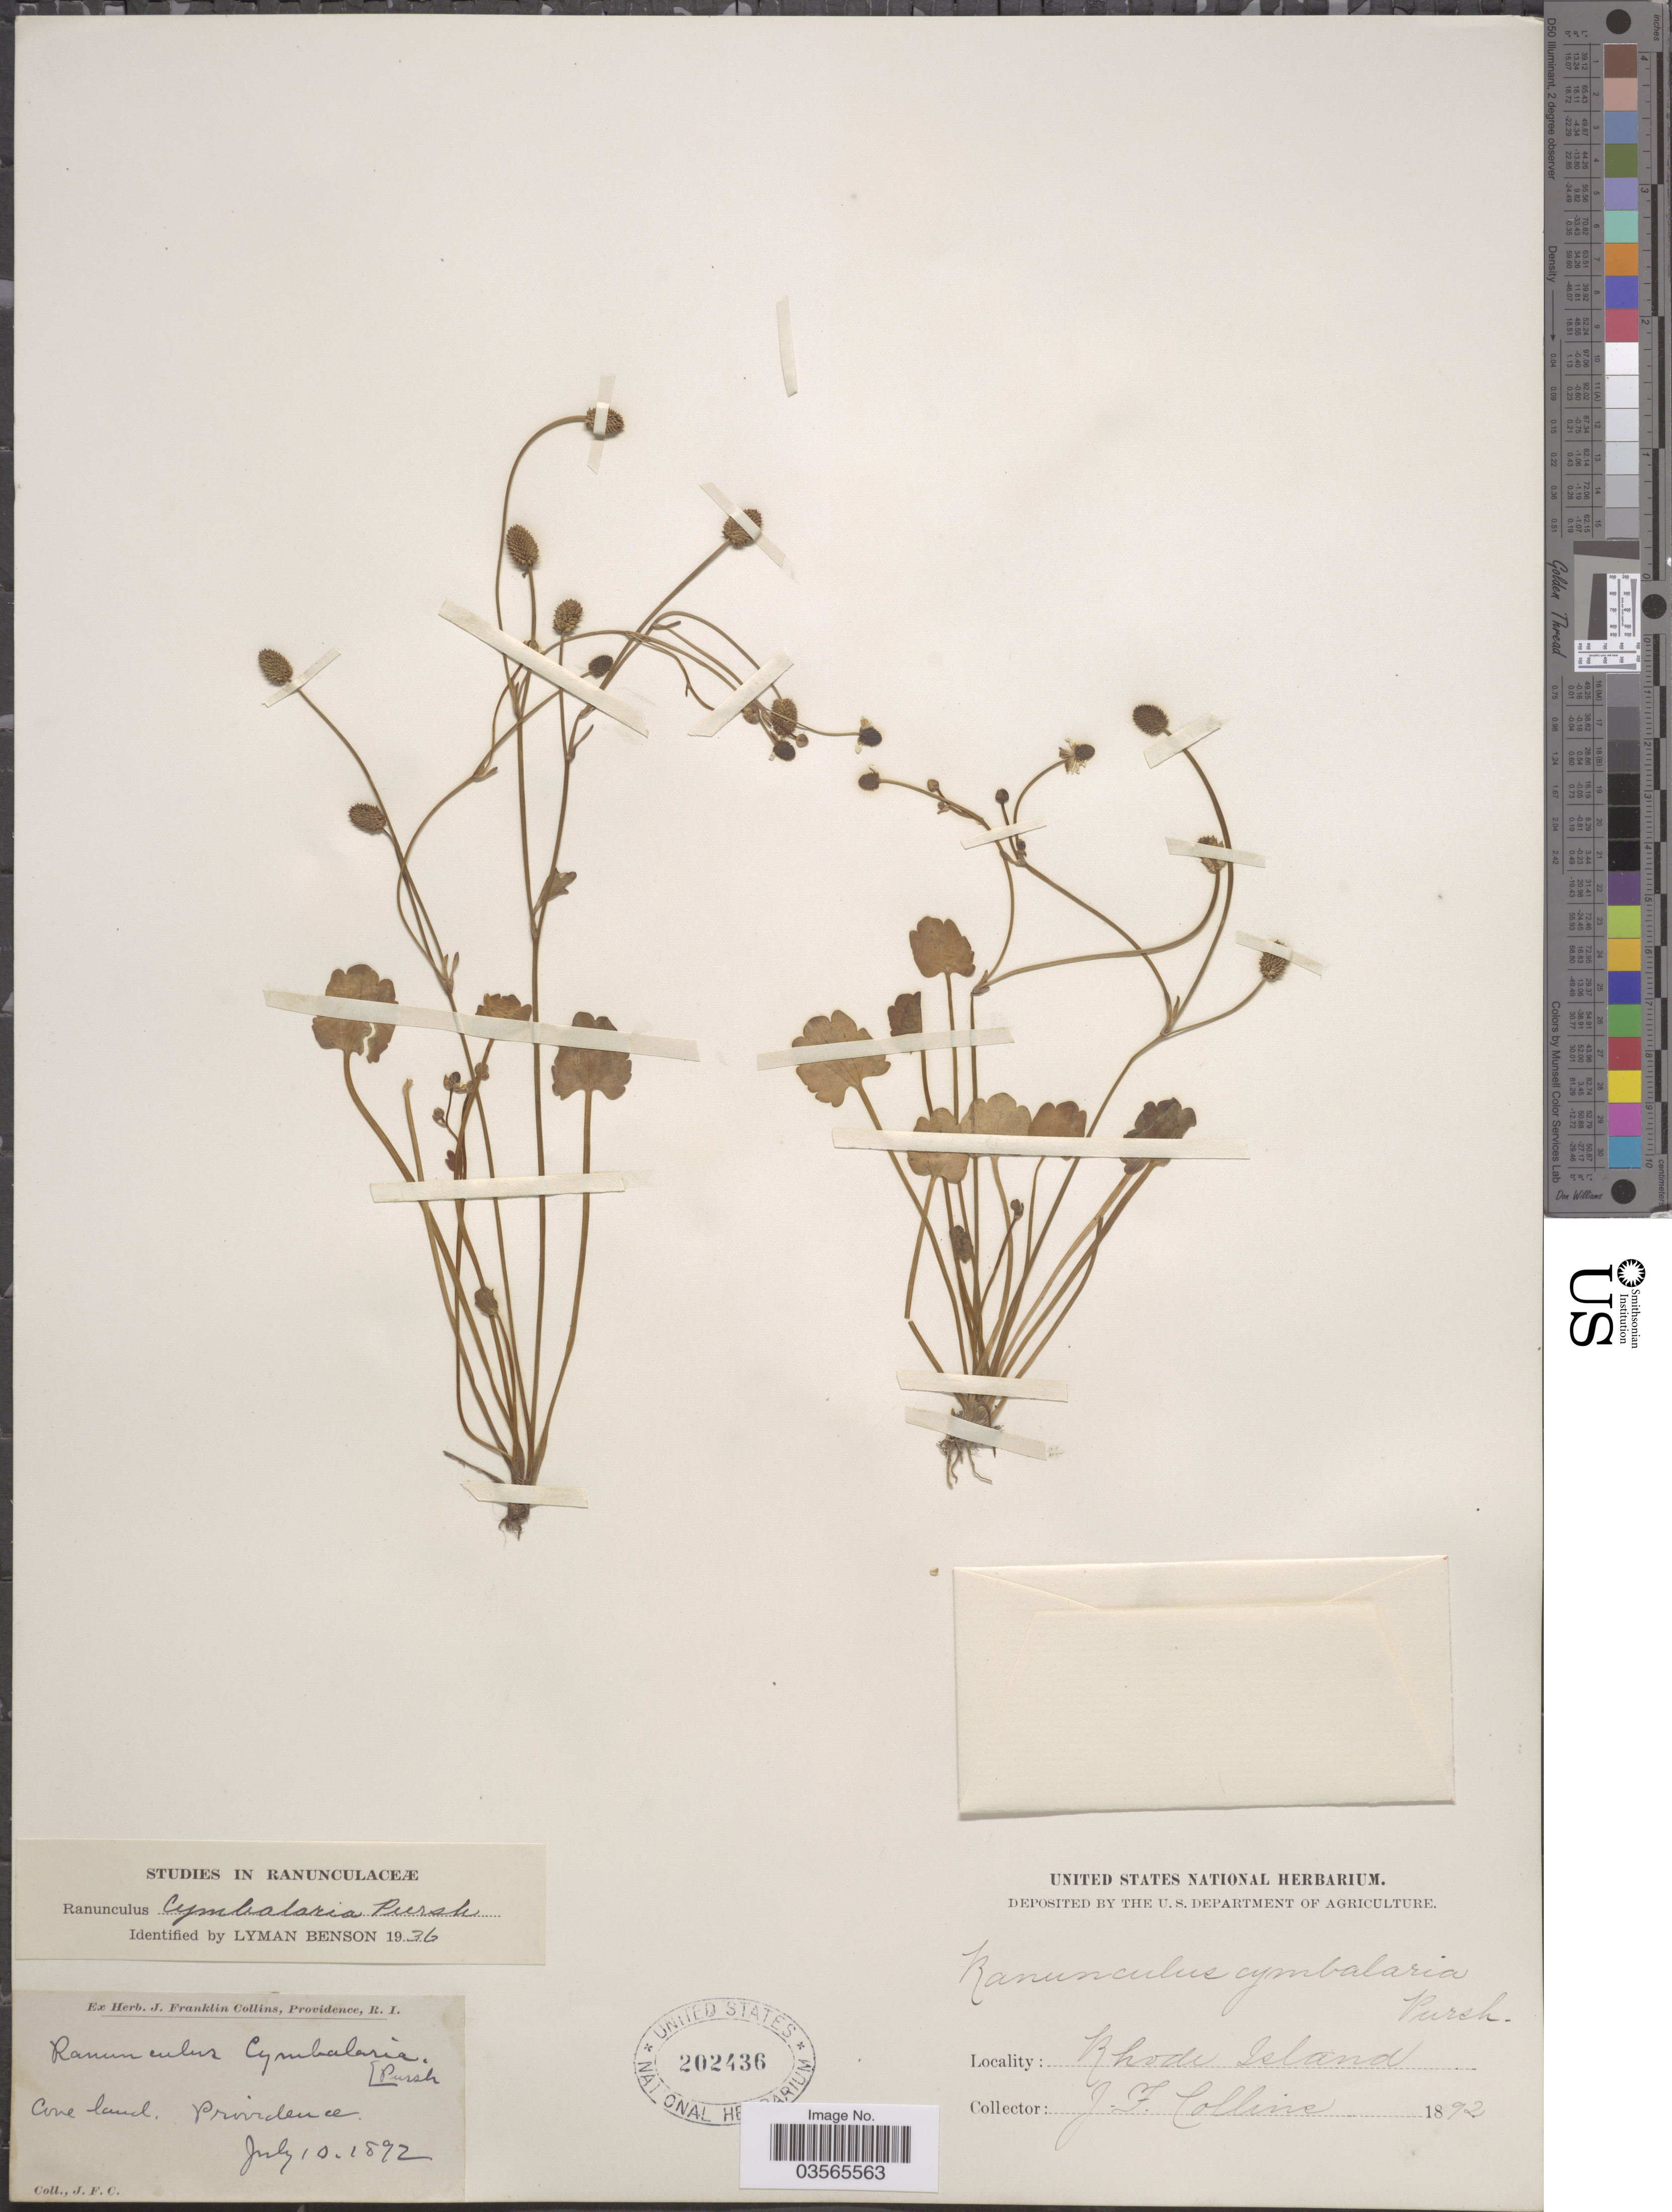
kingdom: Plantae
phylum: Tracheophyta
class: Magnoliopsida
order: Ranunculales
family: Ranunculaceae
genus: Halerpestes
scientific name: Halerpestes cymbalaria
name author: (Pursh) Greene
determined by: Strong, M. T., (US), Smithsonian Institution - National Museum of Natural History (UNITED STATES)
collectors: J. Collins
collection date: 1892-07-10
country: United States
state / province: Rhode Island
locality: Cove land. Providence.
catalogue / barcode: US 202436